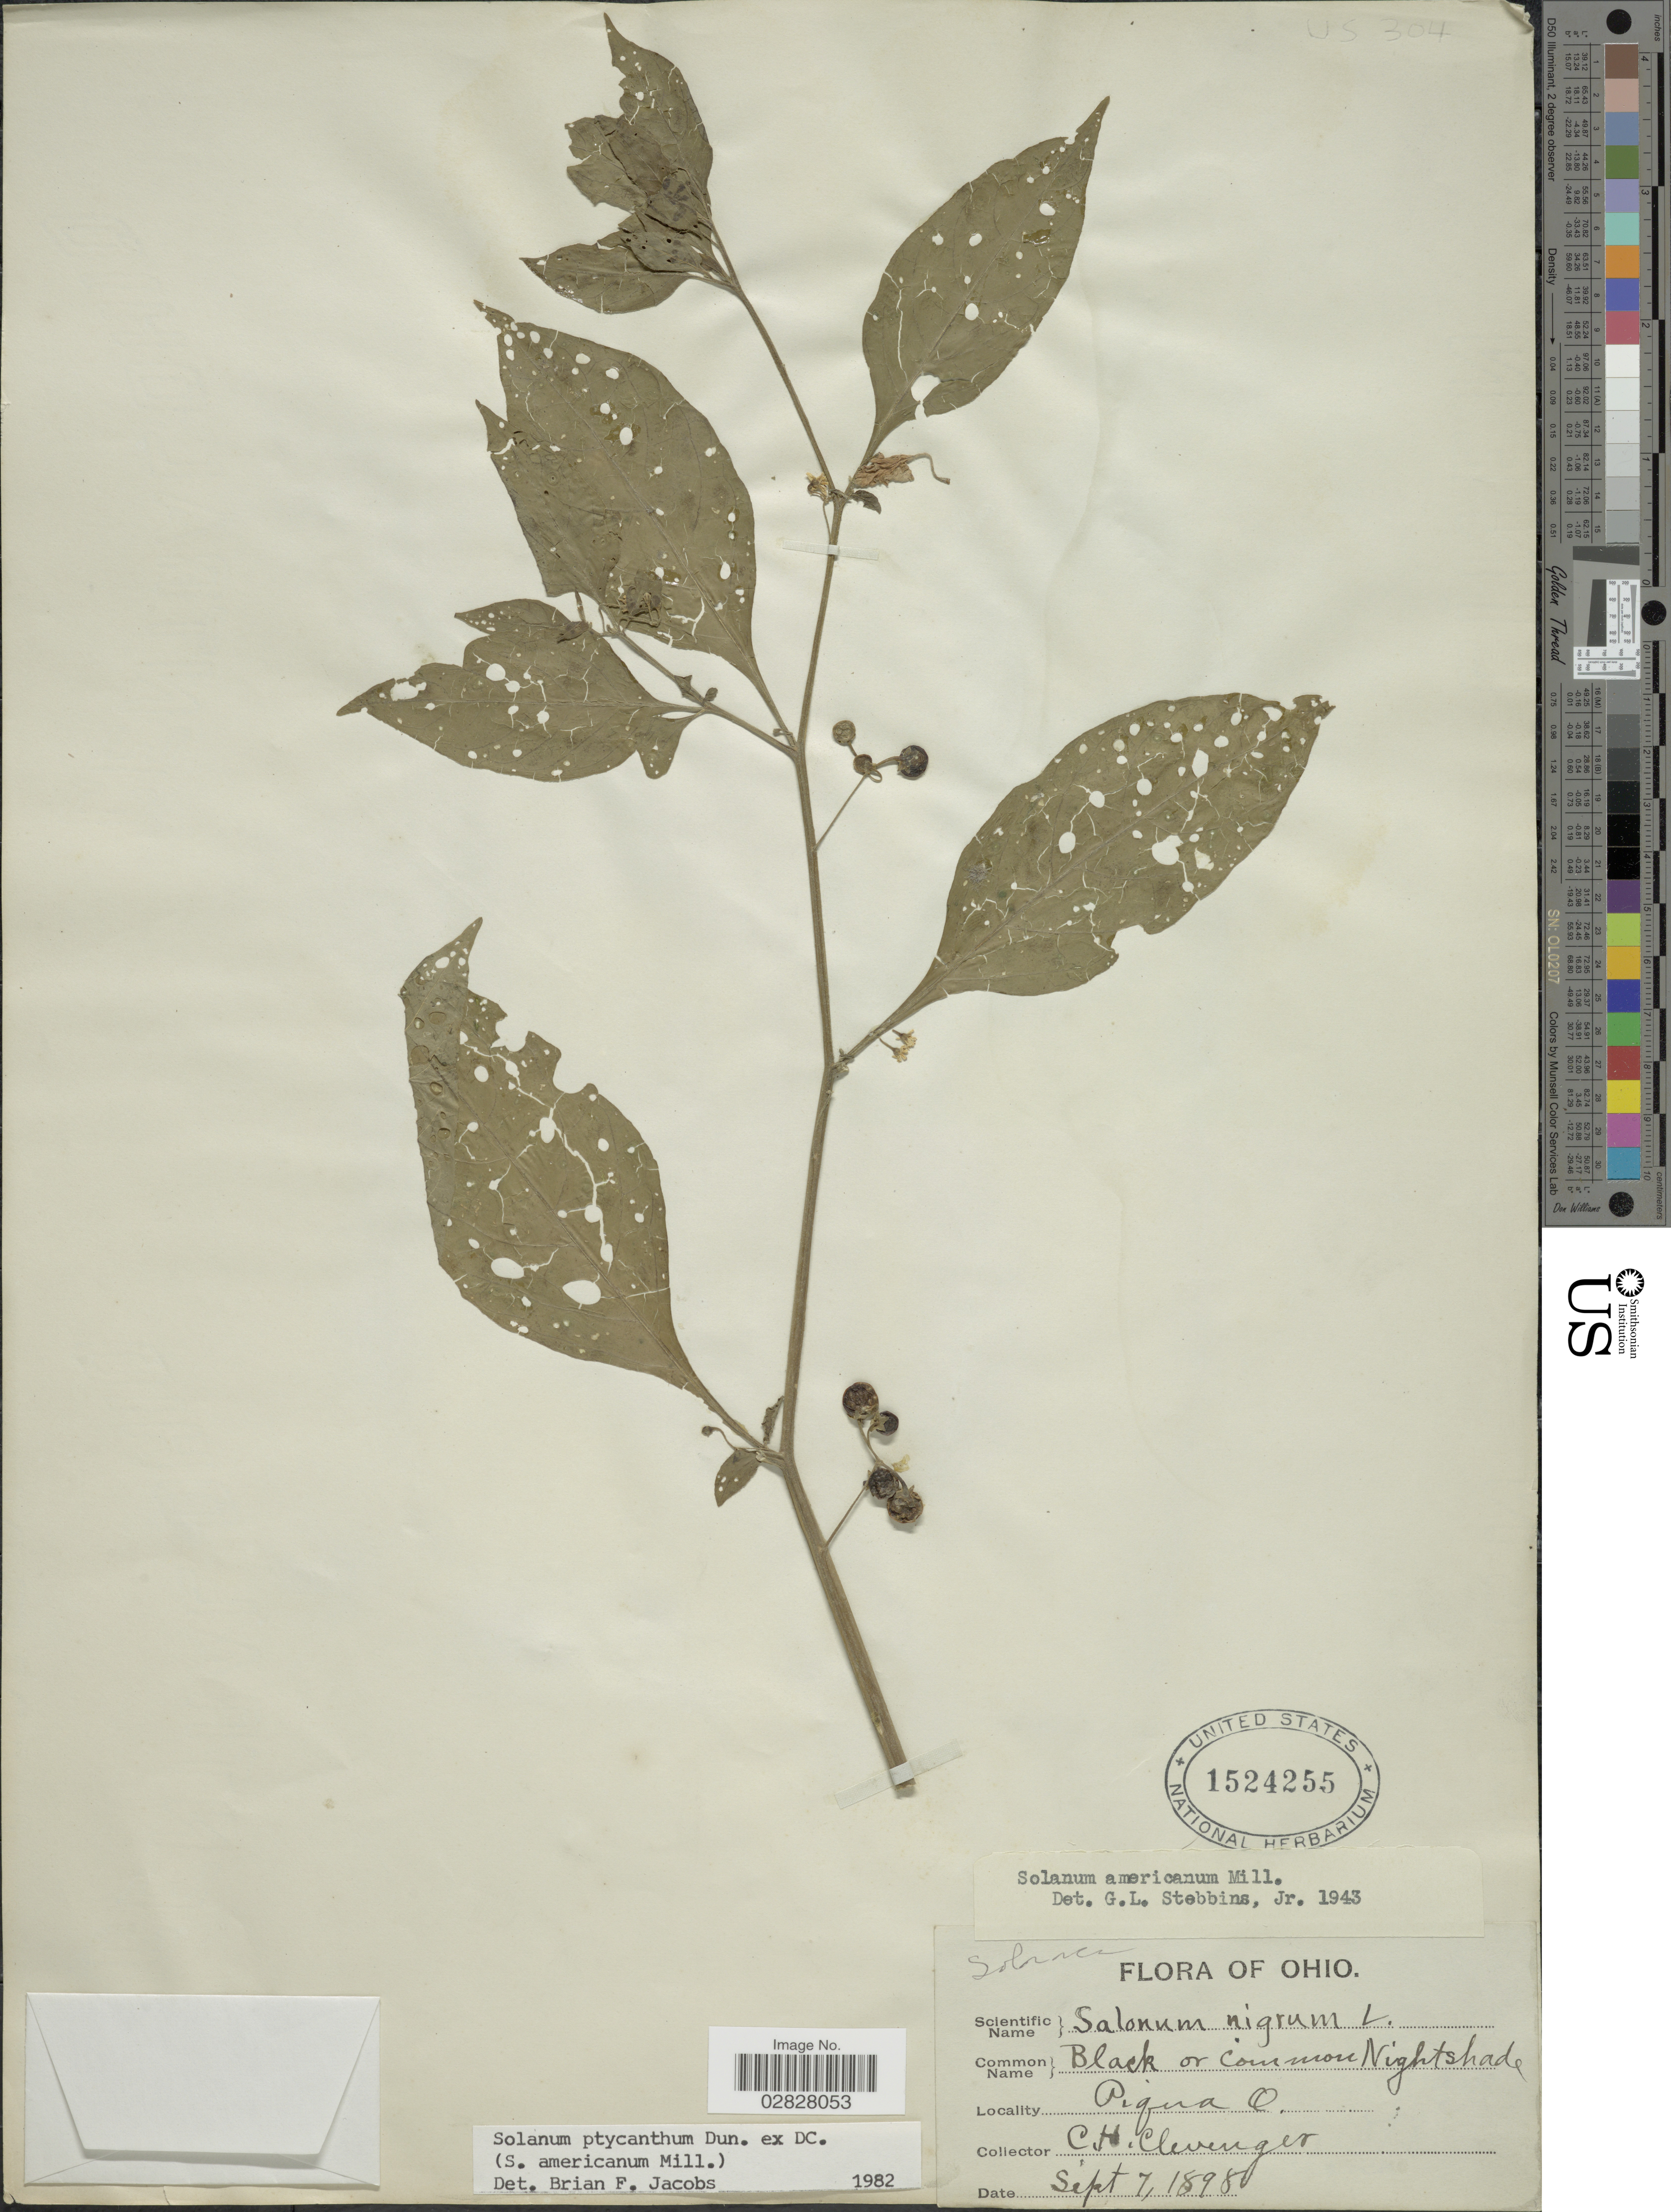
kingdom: Plantae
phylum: Tracheophyta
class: Magnoliopsida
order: Solanales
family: Solanaceae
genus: Solanum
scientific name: Solanum americanum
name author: Mill.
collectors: C. H. Clevenger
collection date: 1898-09-07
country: United States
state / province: Ohio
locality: Piqua.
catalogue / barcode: US 1524255